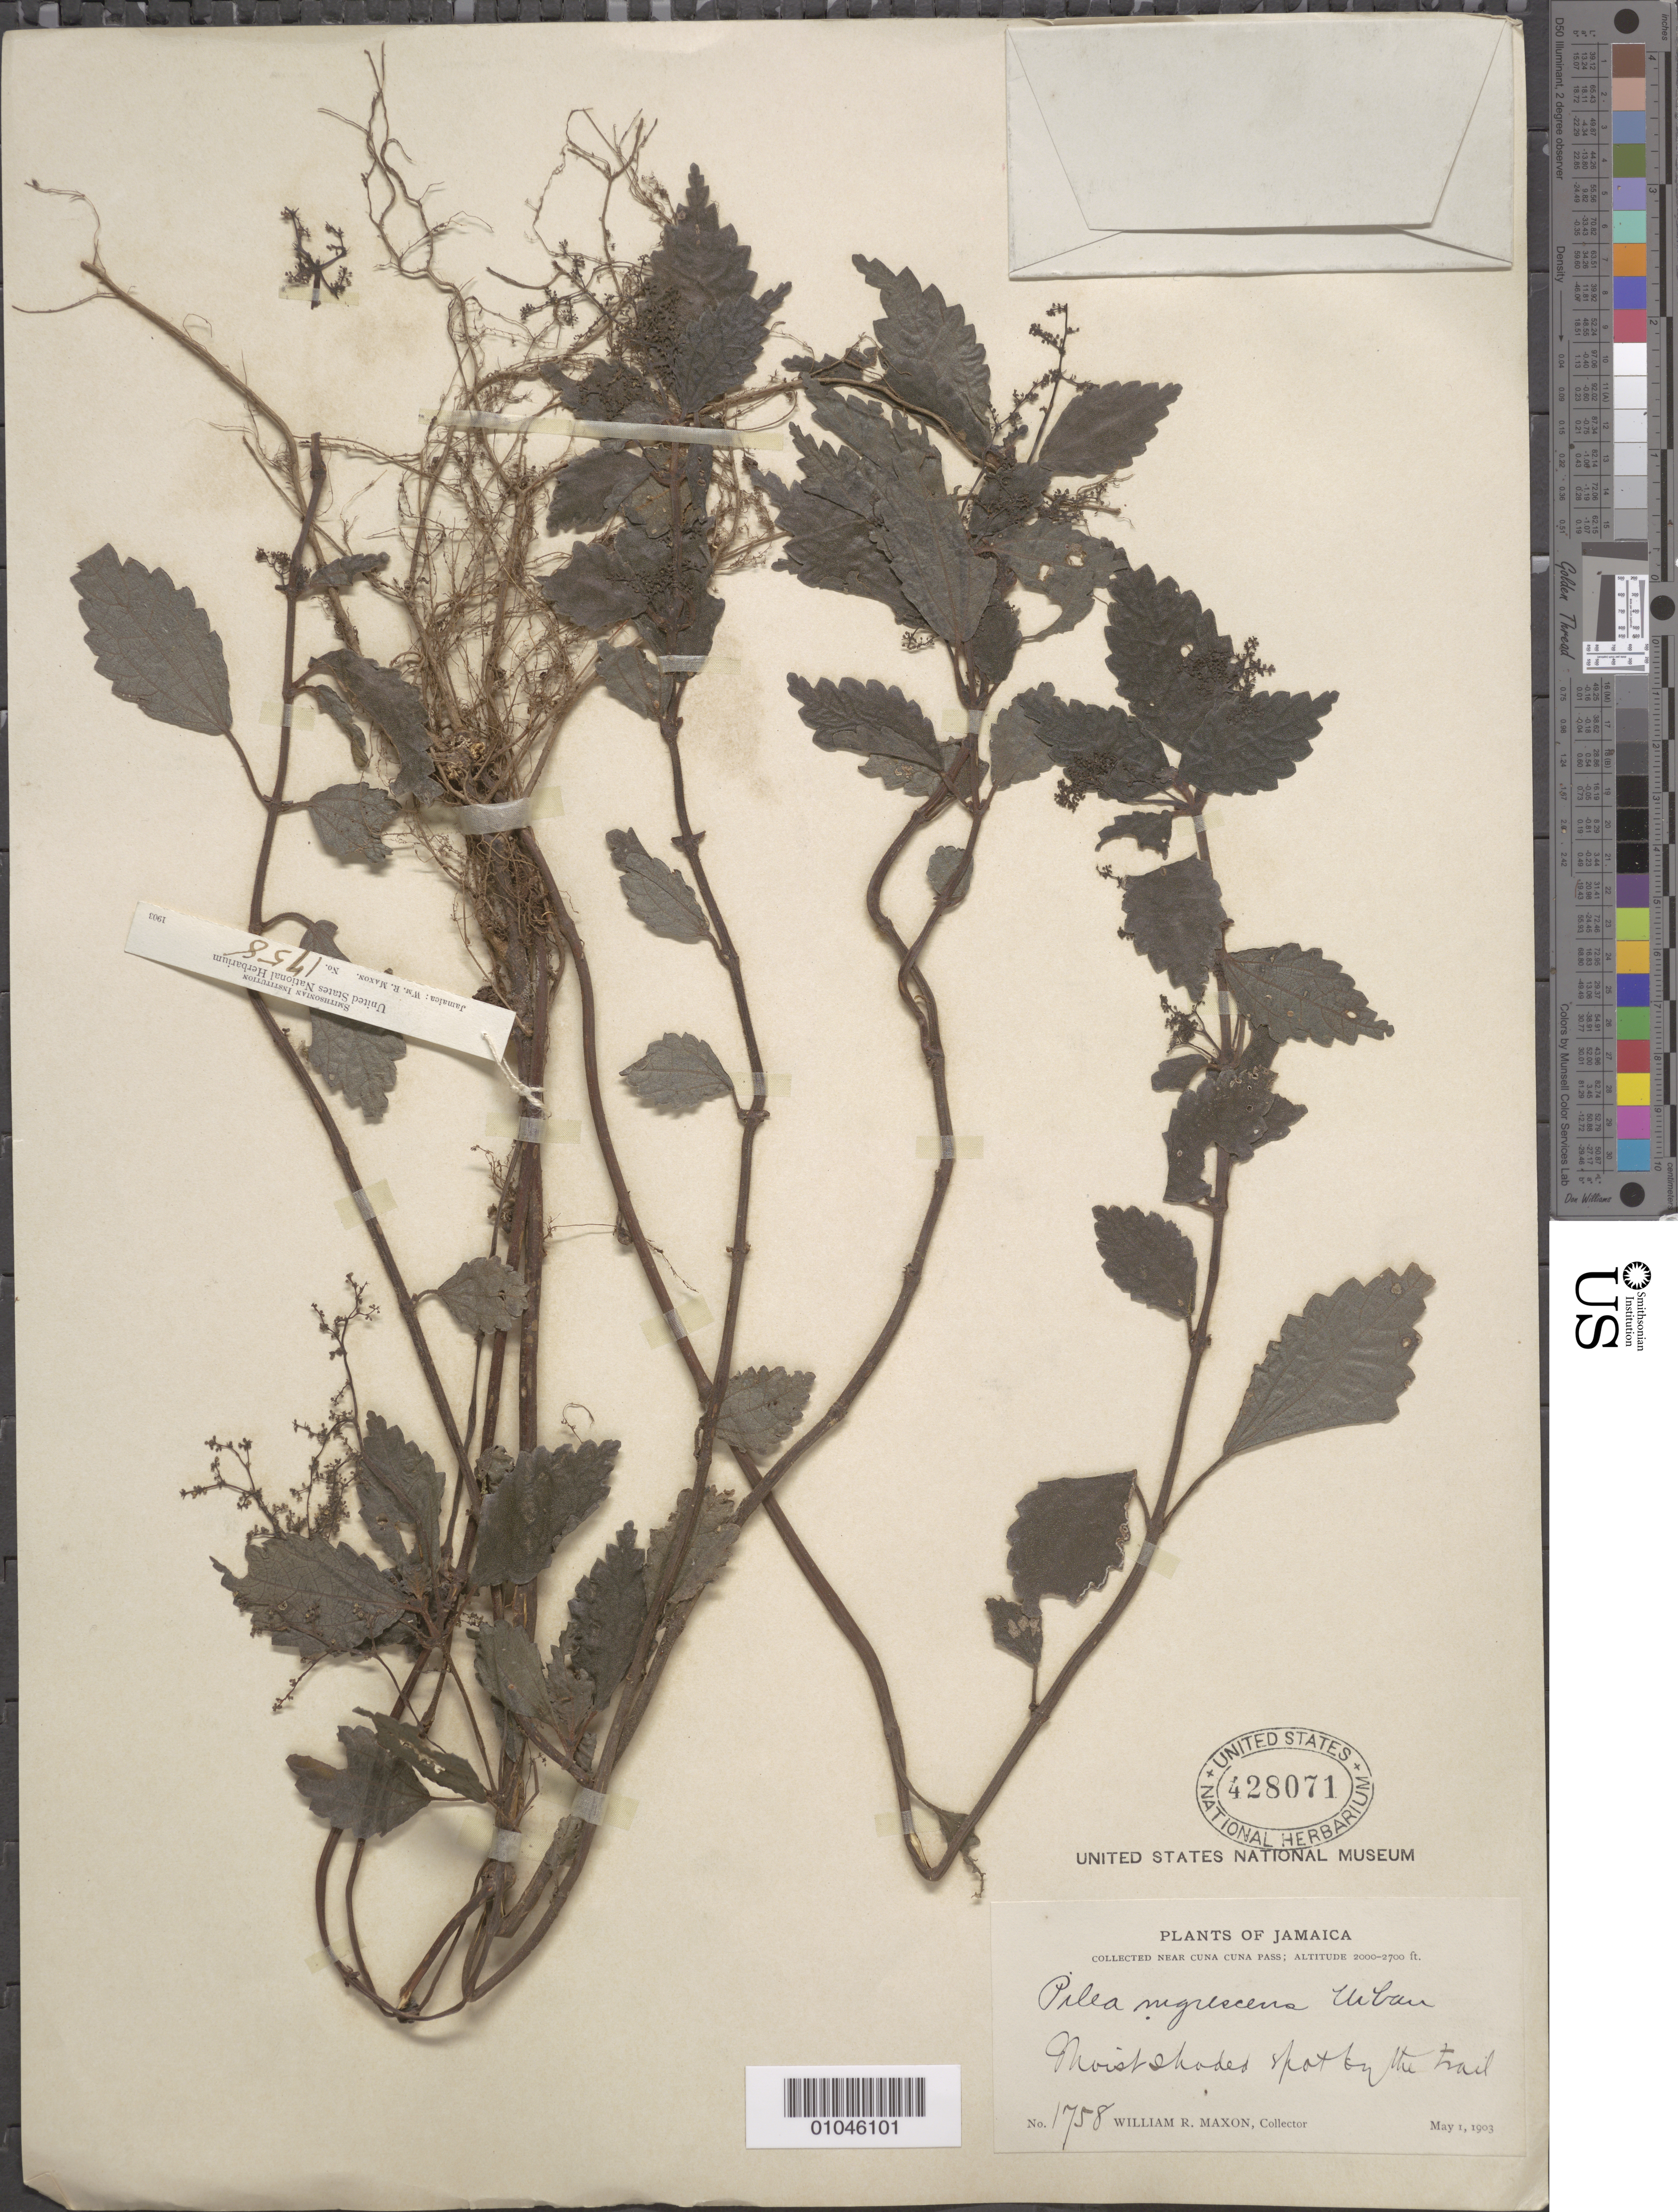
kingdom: Plantae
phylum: Tracheophyta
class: Magnoliopsida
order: Rosales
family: Urticaceae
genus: Pilea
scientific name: Pilea nigrescens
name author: Urb.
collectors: W. R. Maxon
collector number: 1758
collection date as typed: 01 May 1903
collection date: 1903-05-01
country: Jamaica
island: Jamaica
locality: Moist shaded spot by the trail.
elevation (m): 610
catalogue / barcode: US 428071